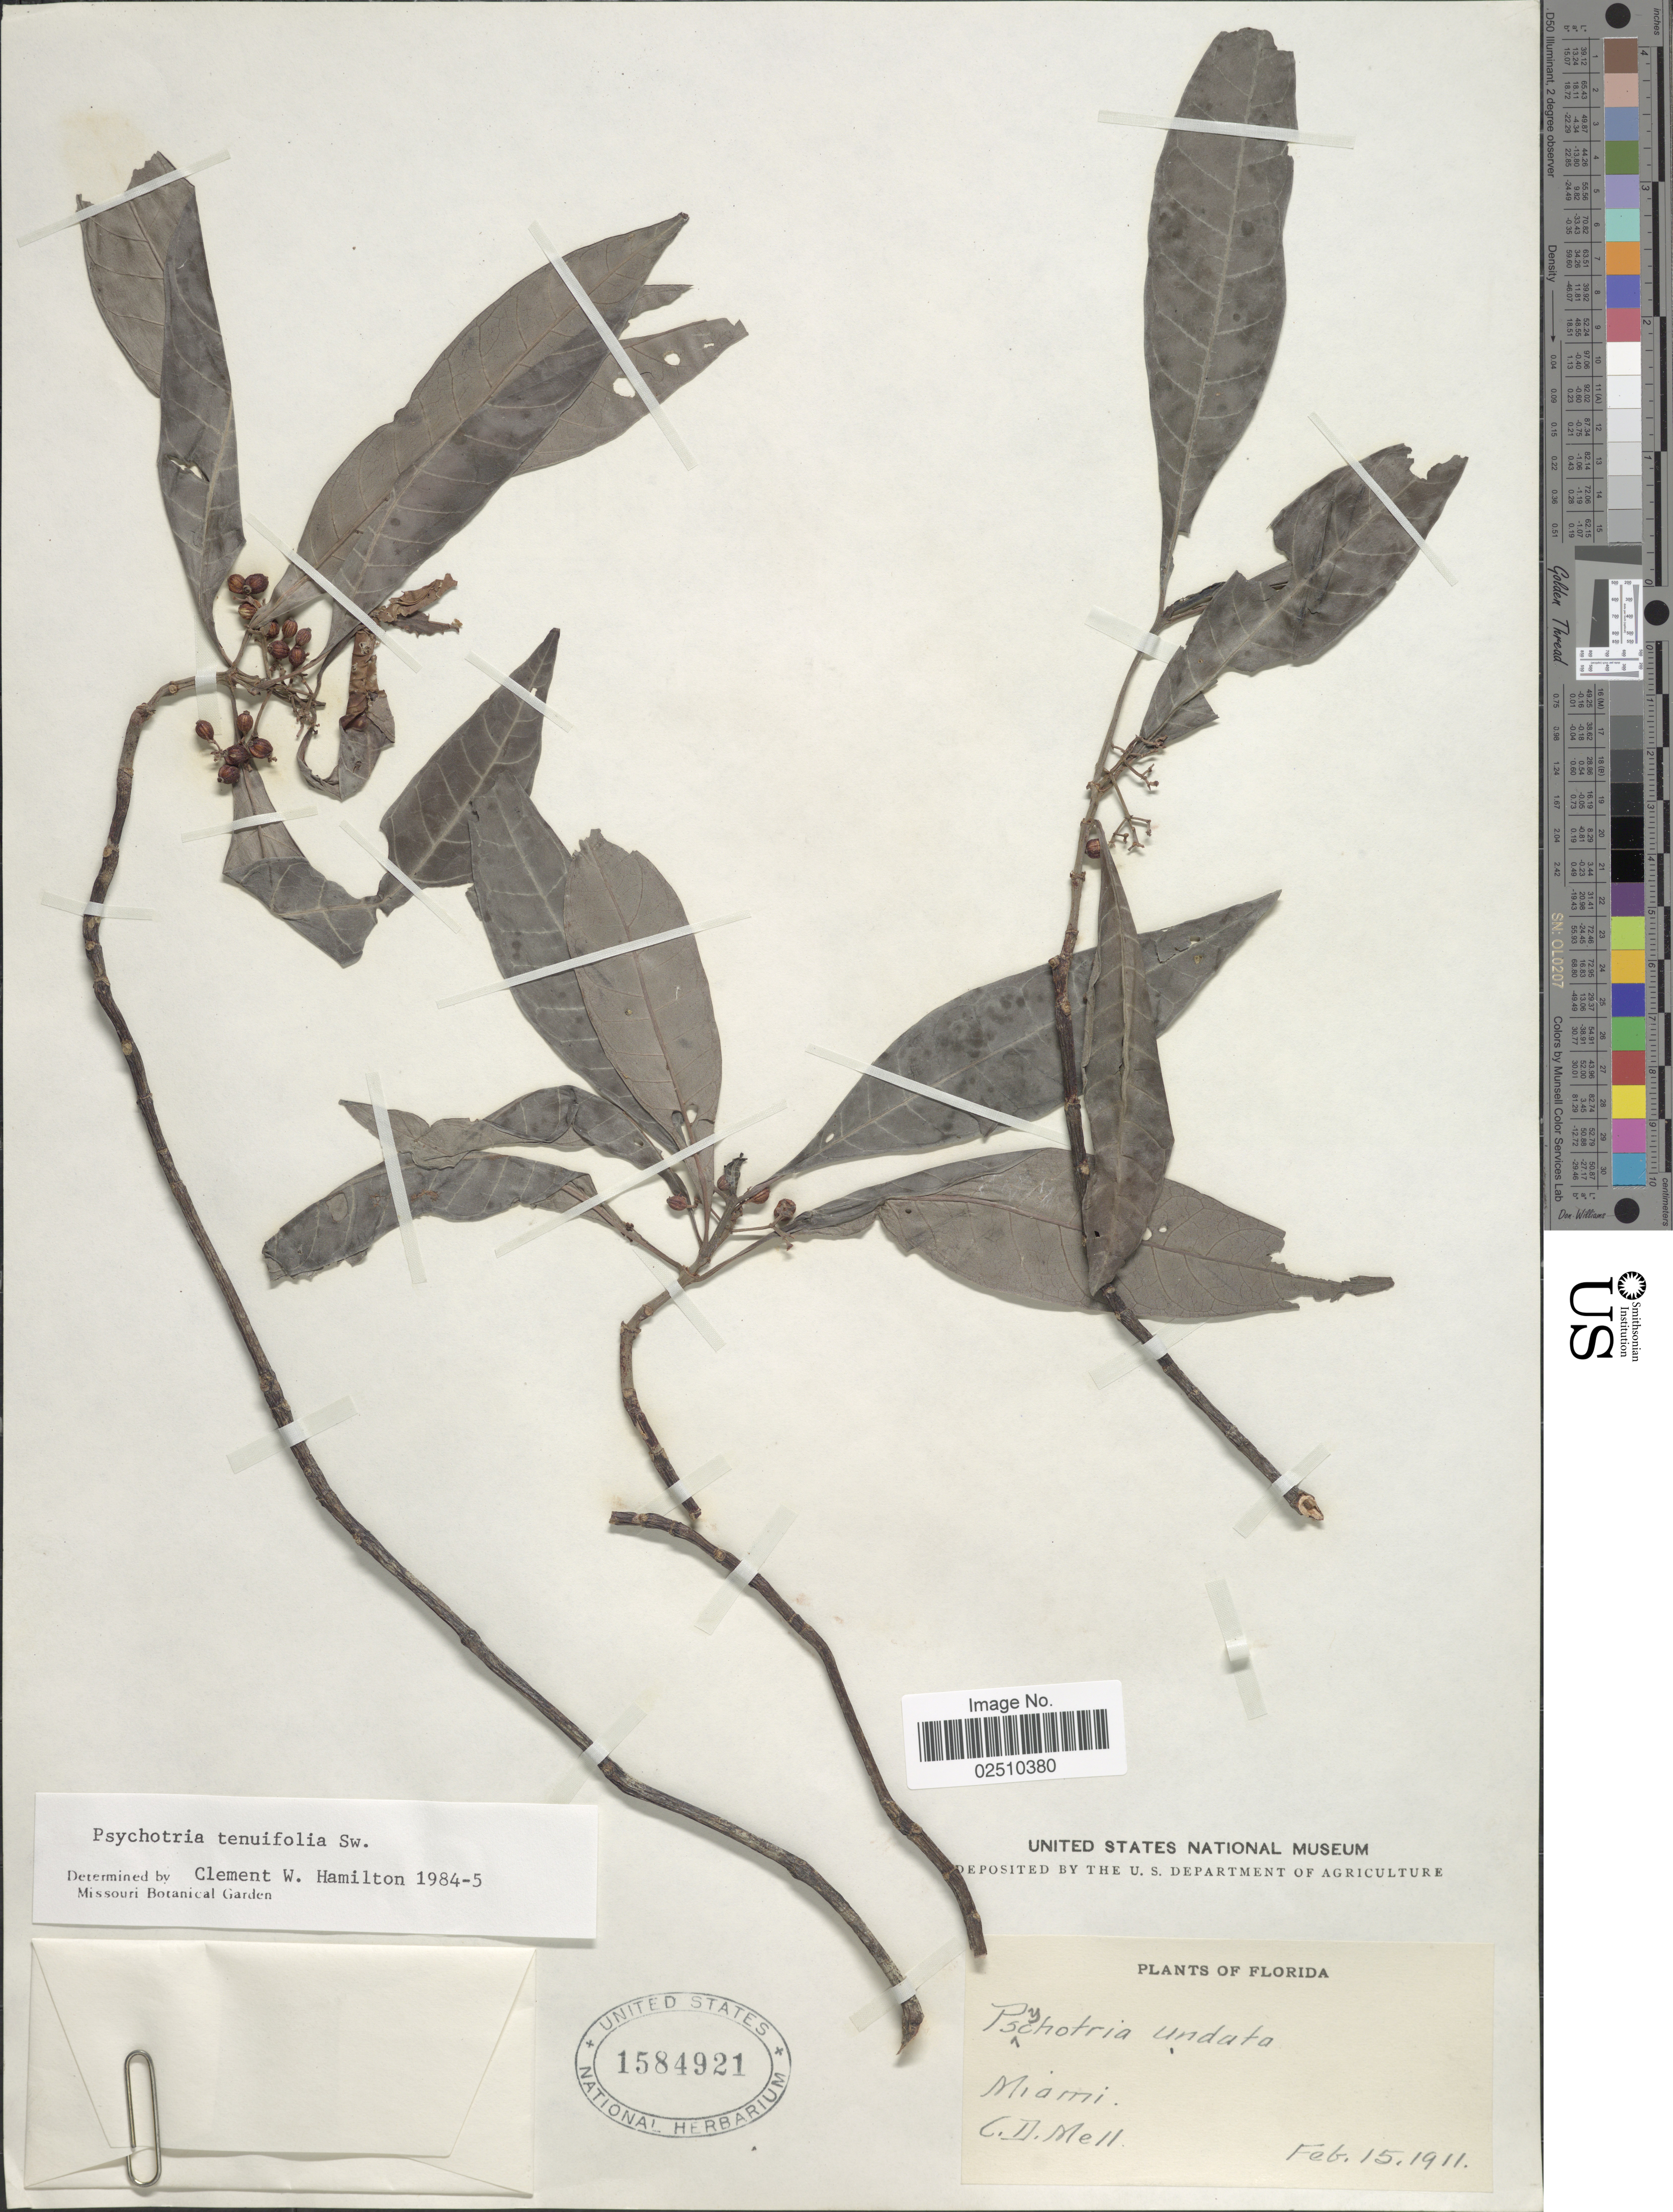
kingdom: Plantae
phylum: Tracheophyta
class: Magnoliopsida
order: Gentianales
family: Rubiaceae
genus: Psychotria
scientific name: Psychotria tenuifolia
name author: Sw.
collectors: C. D. Mell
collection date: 1911-02-15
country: United States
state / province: Florida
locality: Miami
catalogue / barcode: US 1584921